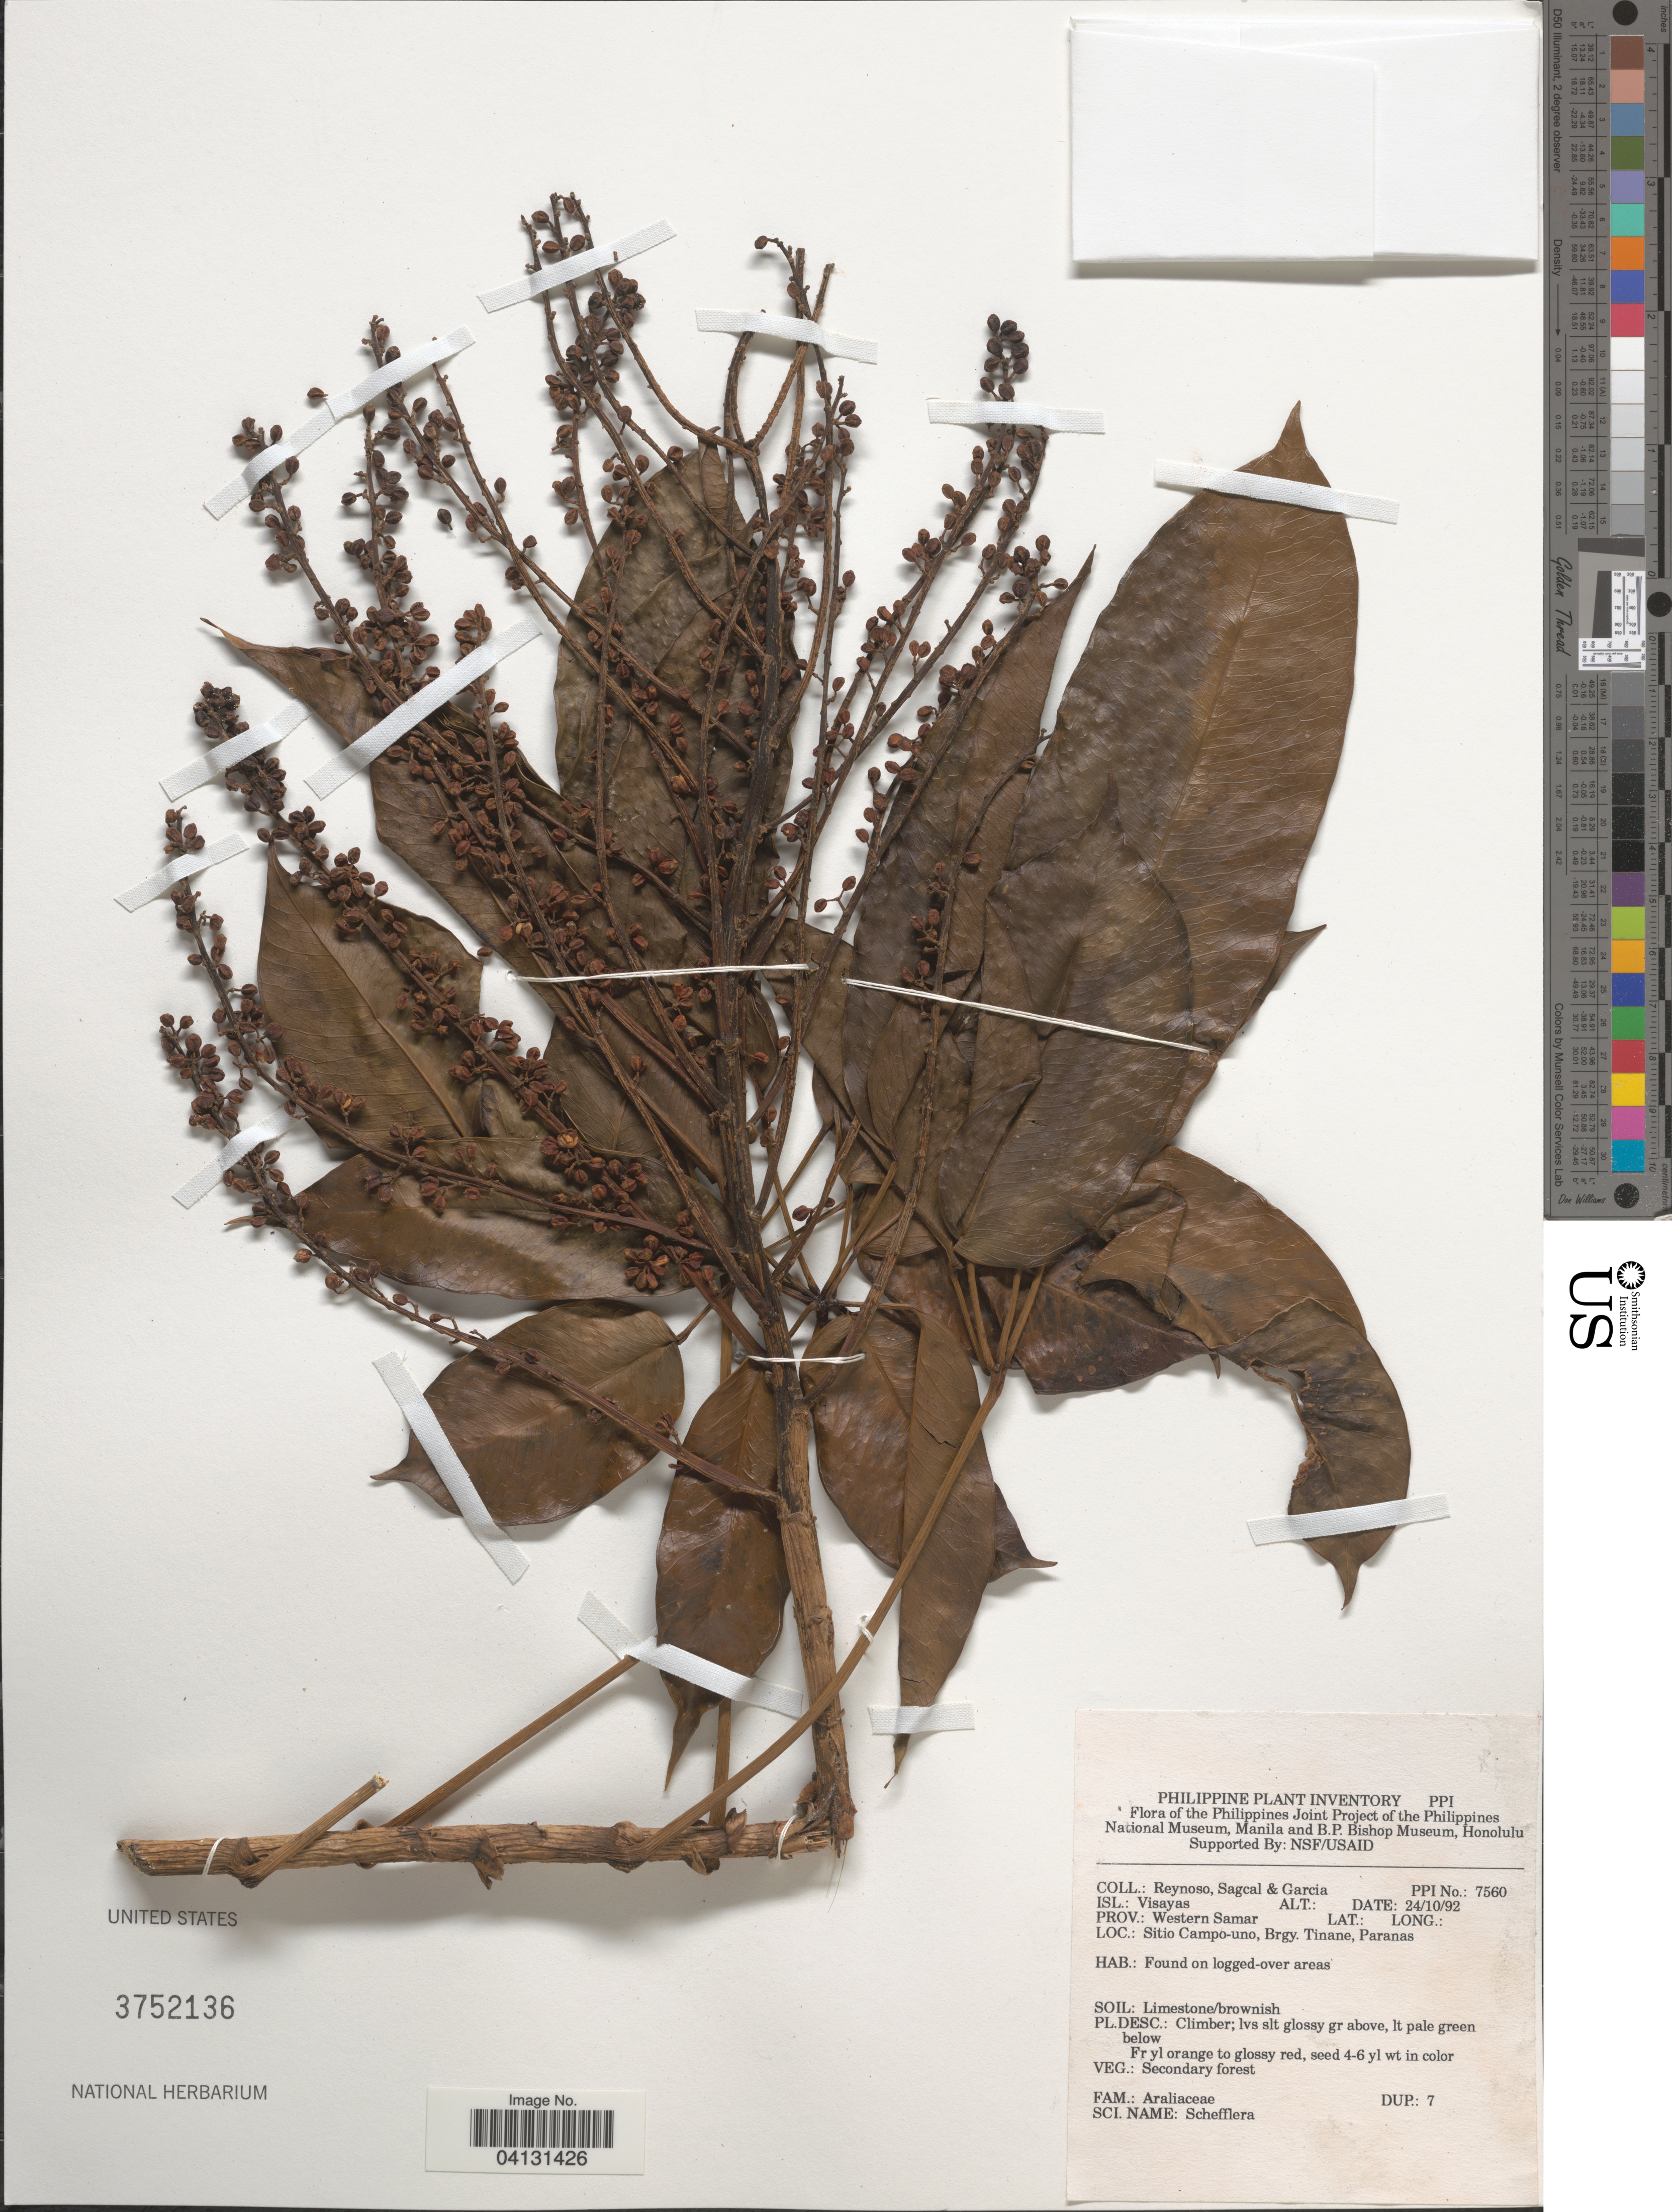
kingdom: Plantae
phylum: Tracheophyta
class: Magnoliopsida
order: Apiales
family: Araliaceae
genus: Schefflera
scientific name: Schefflera sp.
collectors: E. Reynoso, E. Sagcal & H. Garcia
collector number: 7560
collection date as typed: Transcribed d/m/y: 24/10/92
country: Philippines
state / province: Eastern Visayas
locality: Isl.: Visayas. Prov.: Western Samar. Sitio Campo-uno, Brgy. Tinane, Paranas.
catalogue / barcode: US 3752136